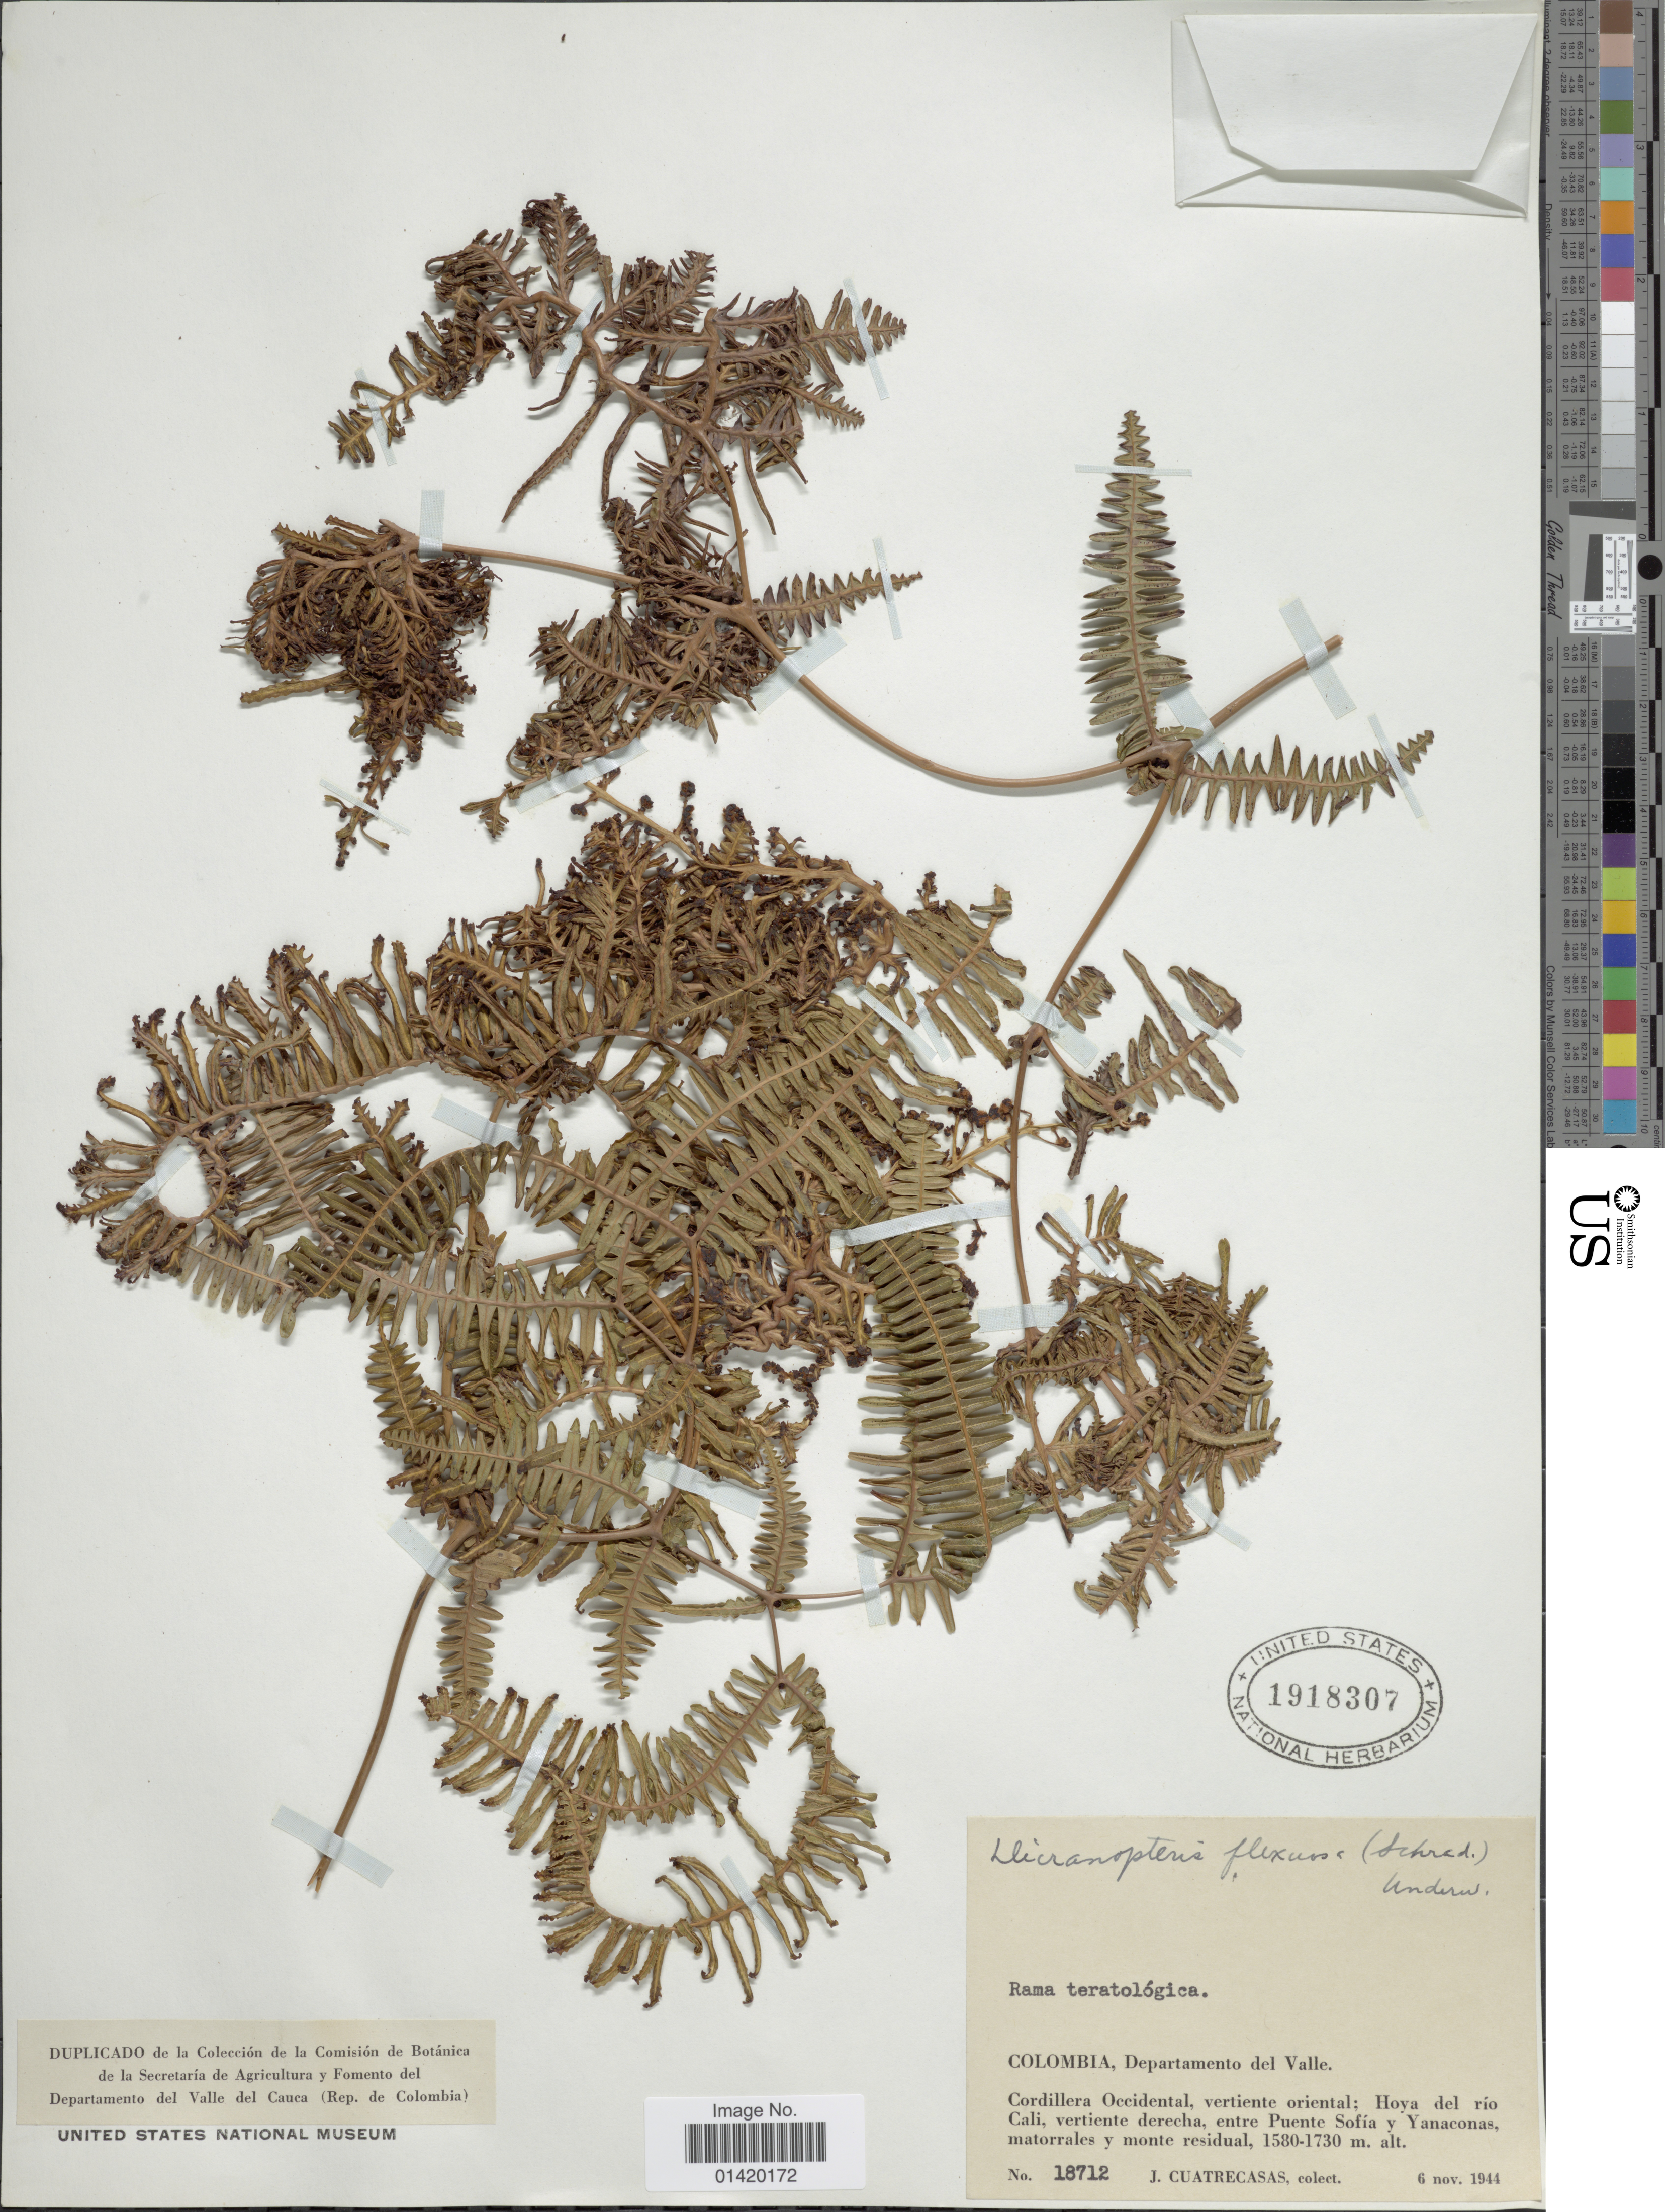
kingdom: Plantae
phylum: Tracheophyta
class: Polypodiopsida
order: Gleicheniales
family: Gleicheniaceae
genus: Dicranopteris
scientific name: Dicranopteris flexuosa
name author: (Schrad.) Underw.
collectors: J. Cuatrecasas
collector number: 18712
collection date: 1944-11-06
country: Colombia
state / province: Valle del Cauca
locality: Departamento del Valle, Cordillera Occidental, vertiente oriental; Hoya del río Cali, vertiente derecha, entre Puente Sofía y Yanaconas matorales y monte residual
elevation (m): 1580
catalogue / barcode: US 1918307